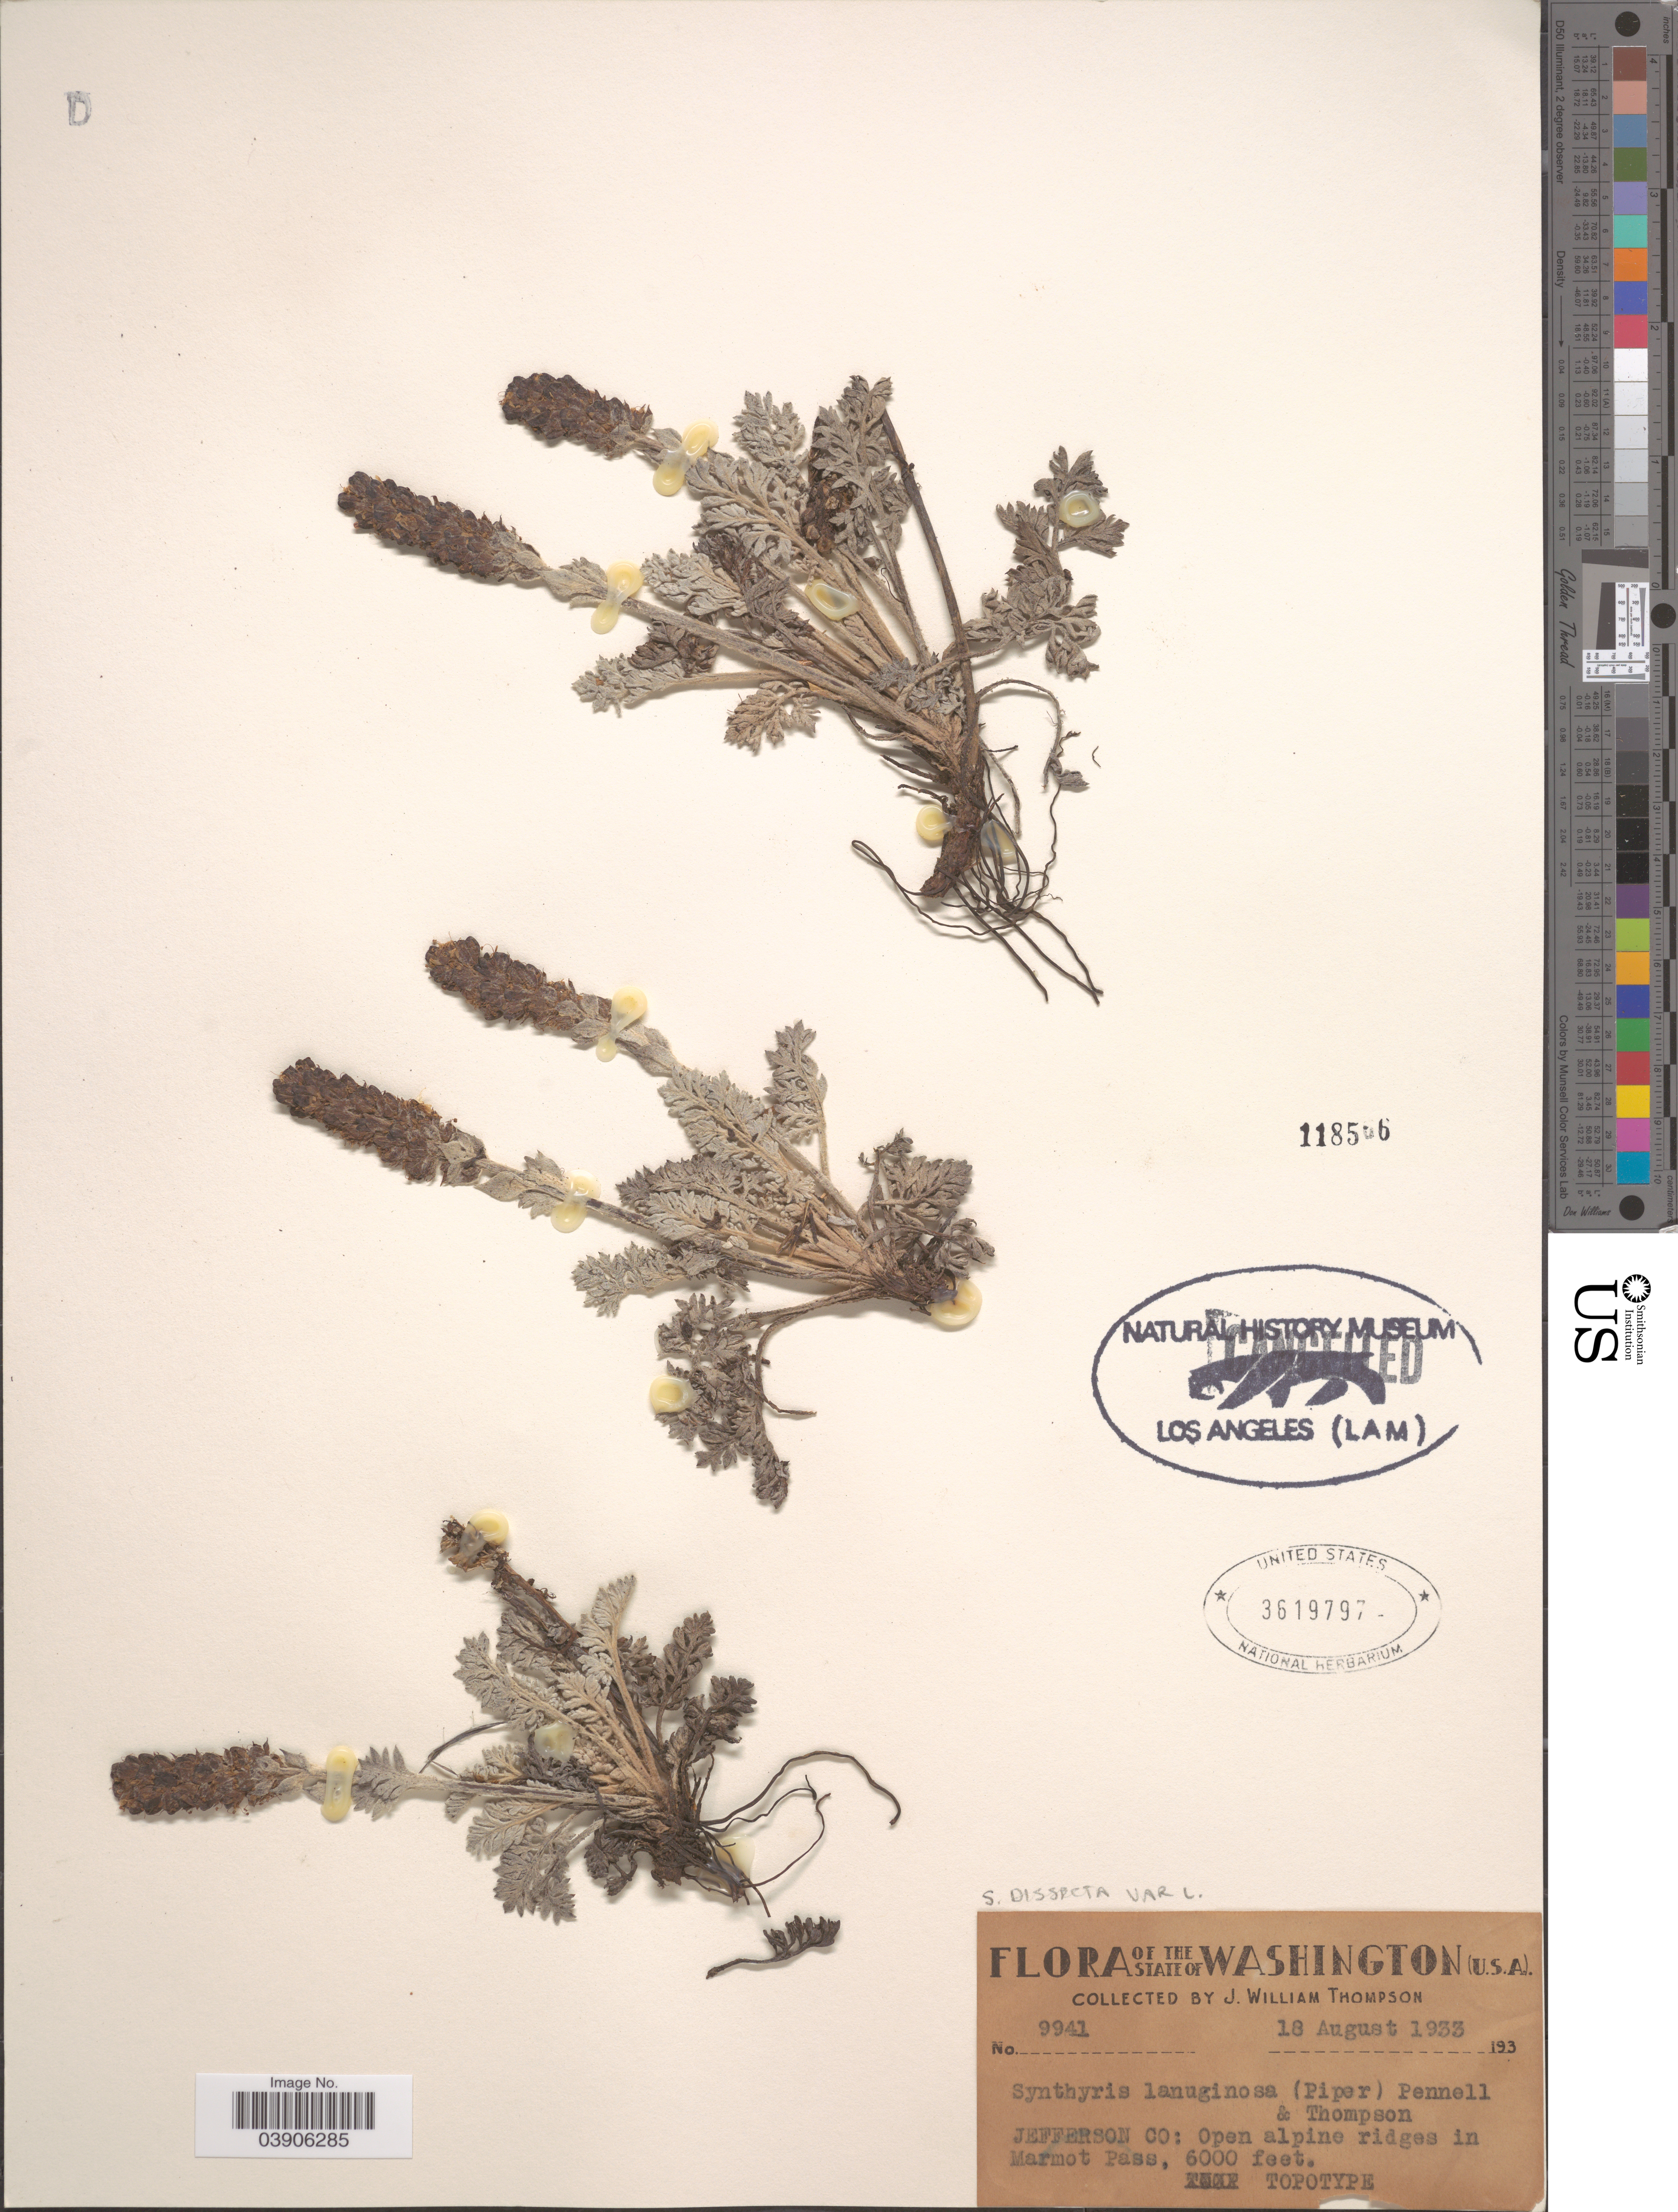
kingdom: Plantae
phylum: Tracheophyta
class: Magnoliopsida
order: Lamiales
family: Plantaginaceae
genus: Synthyris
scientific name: Synthyris dissecta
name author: Rydb.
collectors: J. W. Thompson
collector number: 9941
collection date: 1933-08-18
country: United States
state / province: Washington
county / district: Jefferson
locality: Jefferson Co: Open alpine ridges in Marmot Pass.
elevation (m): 1829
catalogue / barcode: US 3619797